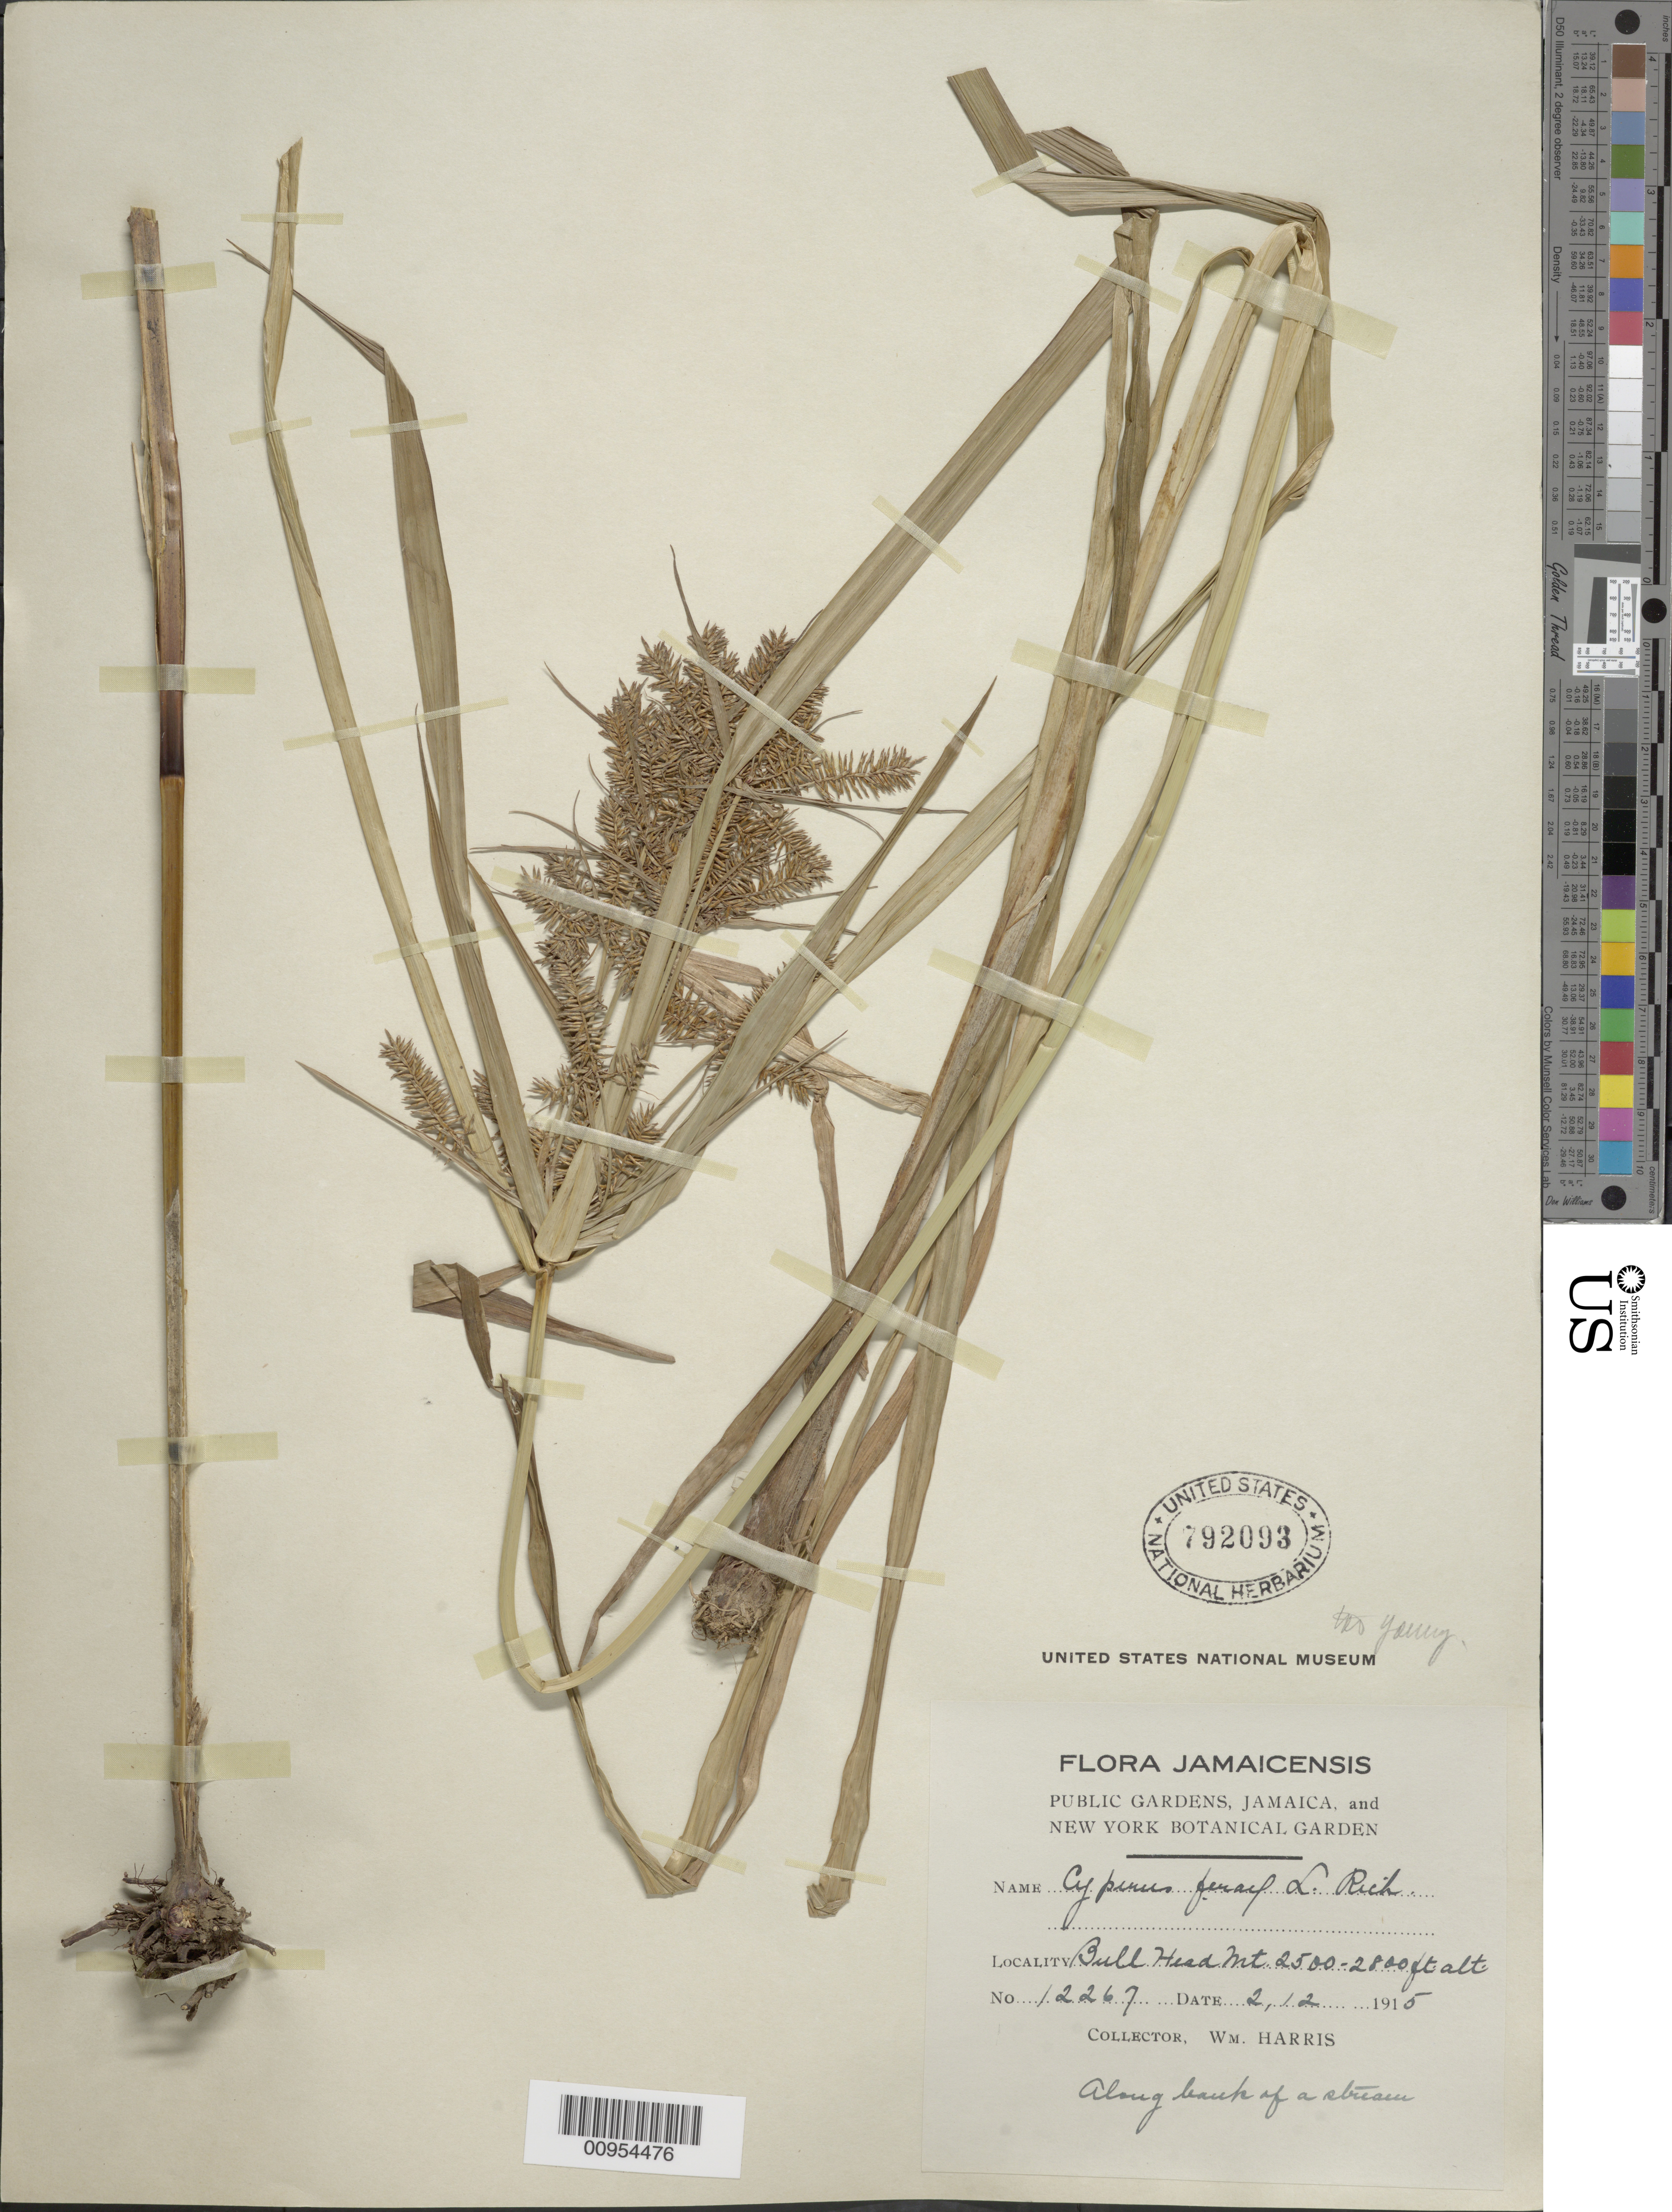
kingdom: Plantae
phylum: Tracheophyta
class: Liliopsida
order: Poales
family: Cyperaceae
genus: Cyperus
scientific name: Cyperus odoratus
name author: L.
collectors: W. H. Harris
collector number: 12267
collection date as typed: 02 Dec 1915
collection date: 1915-12-02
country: Jamaica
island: Jamaica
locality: Bull Head Mountain, bank of stream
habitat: Along bank of stream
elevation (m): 762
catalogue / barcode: US 792093